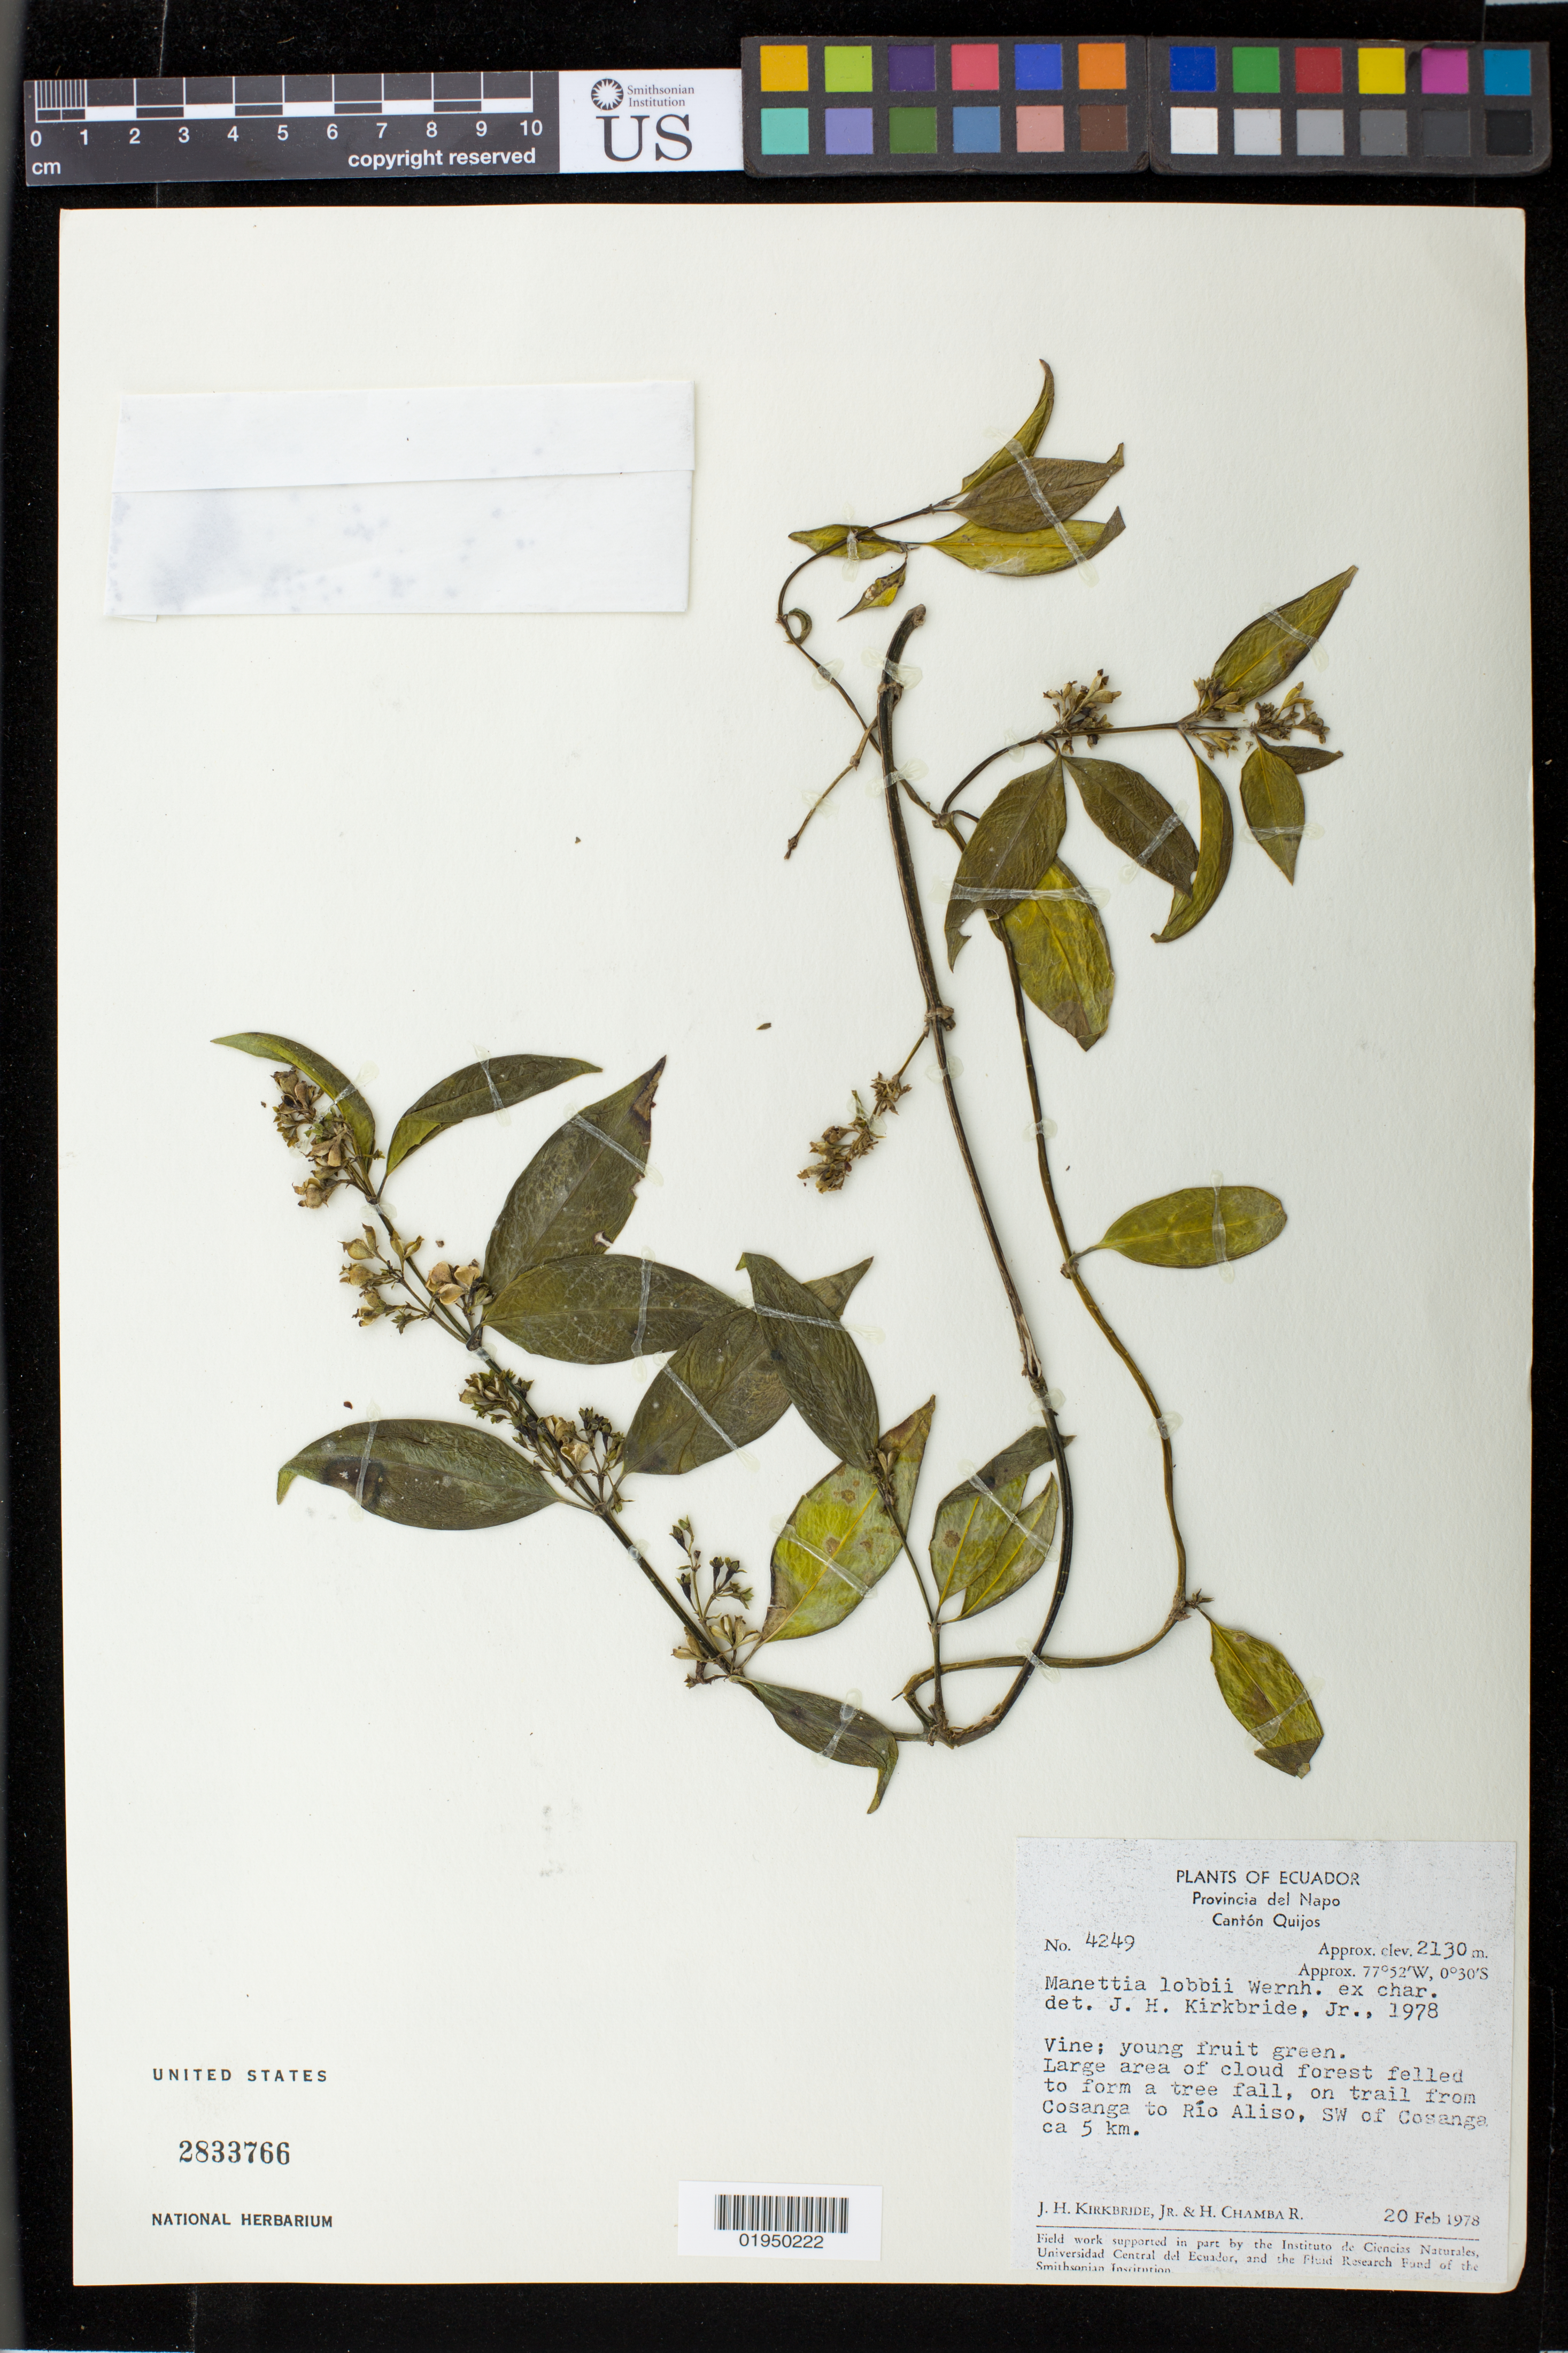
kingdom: Plantae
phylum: Tracheophyta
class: Magnoliopsida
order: Gentianales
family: Rubiaceae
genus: Manettia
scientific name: Manettia lobbii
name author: Wernham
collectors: J. H. Kirkbride & H. Chamba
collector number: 4249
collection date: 1978-02-20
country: Ecuador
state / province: Napo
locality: On trail from Cosanga to Rio Aliso, SW of cosanga ca 5 km.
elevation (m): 2130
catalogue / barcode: US 2833766